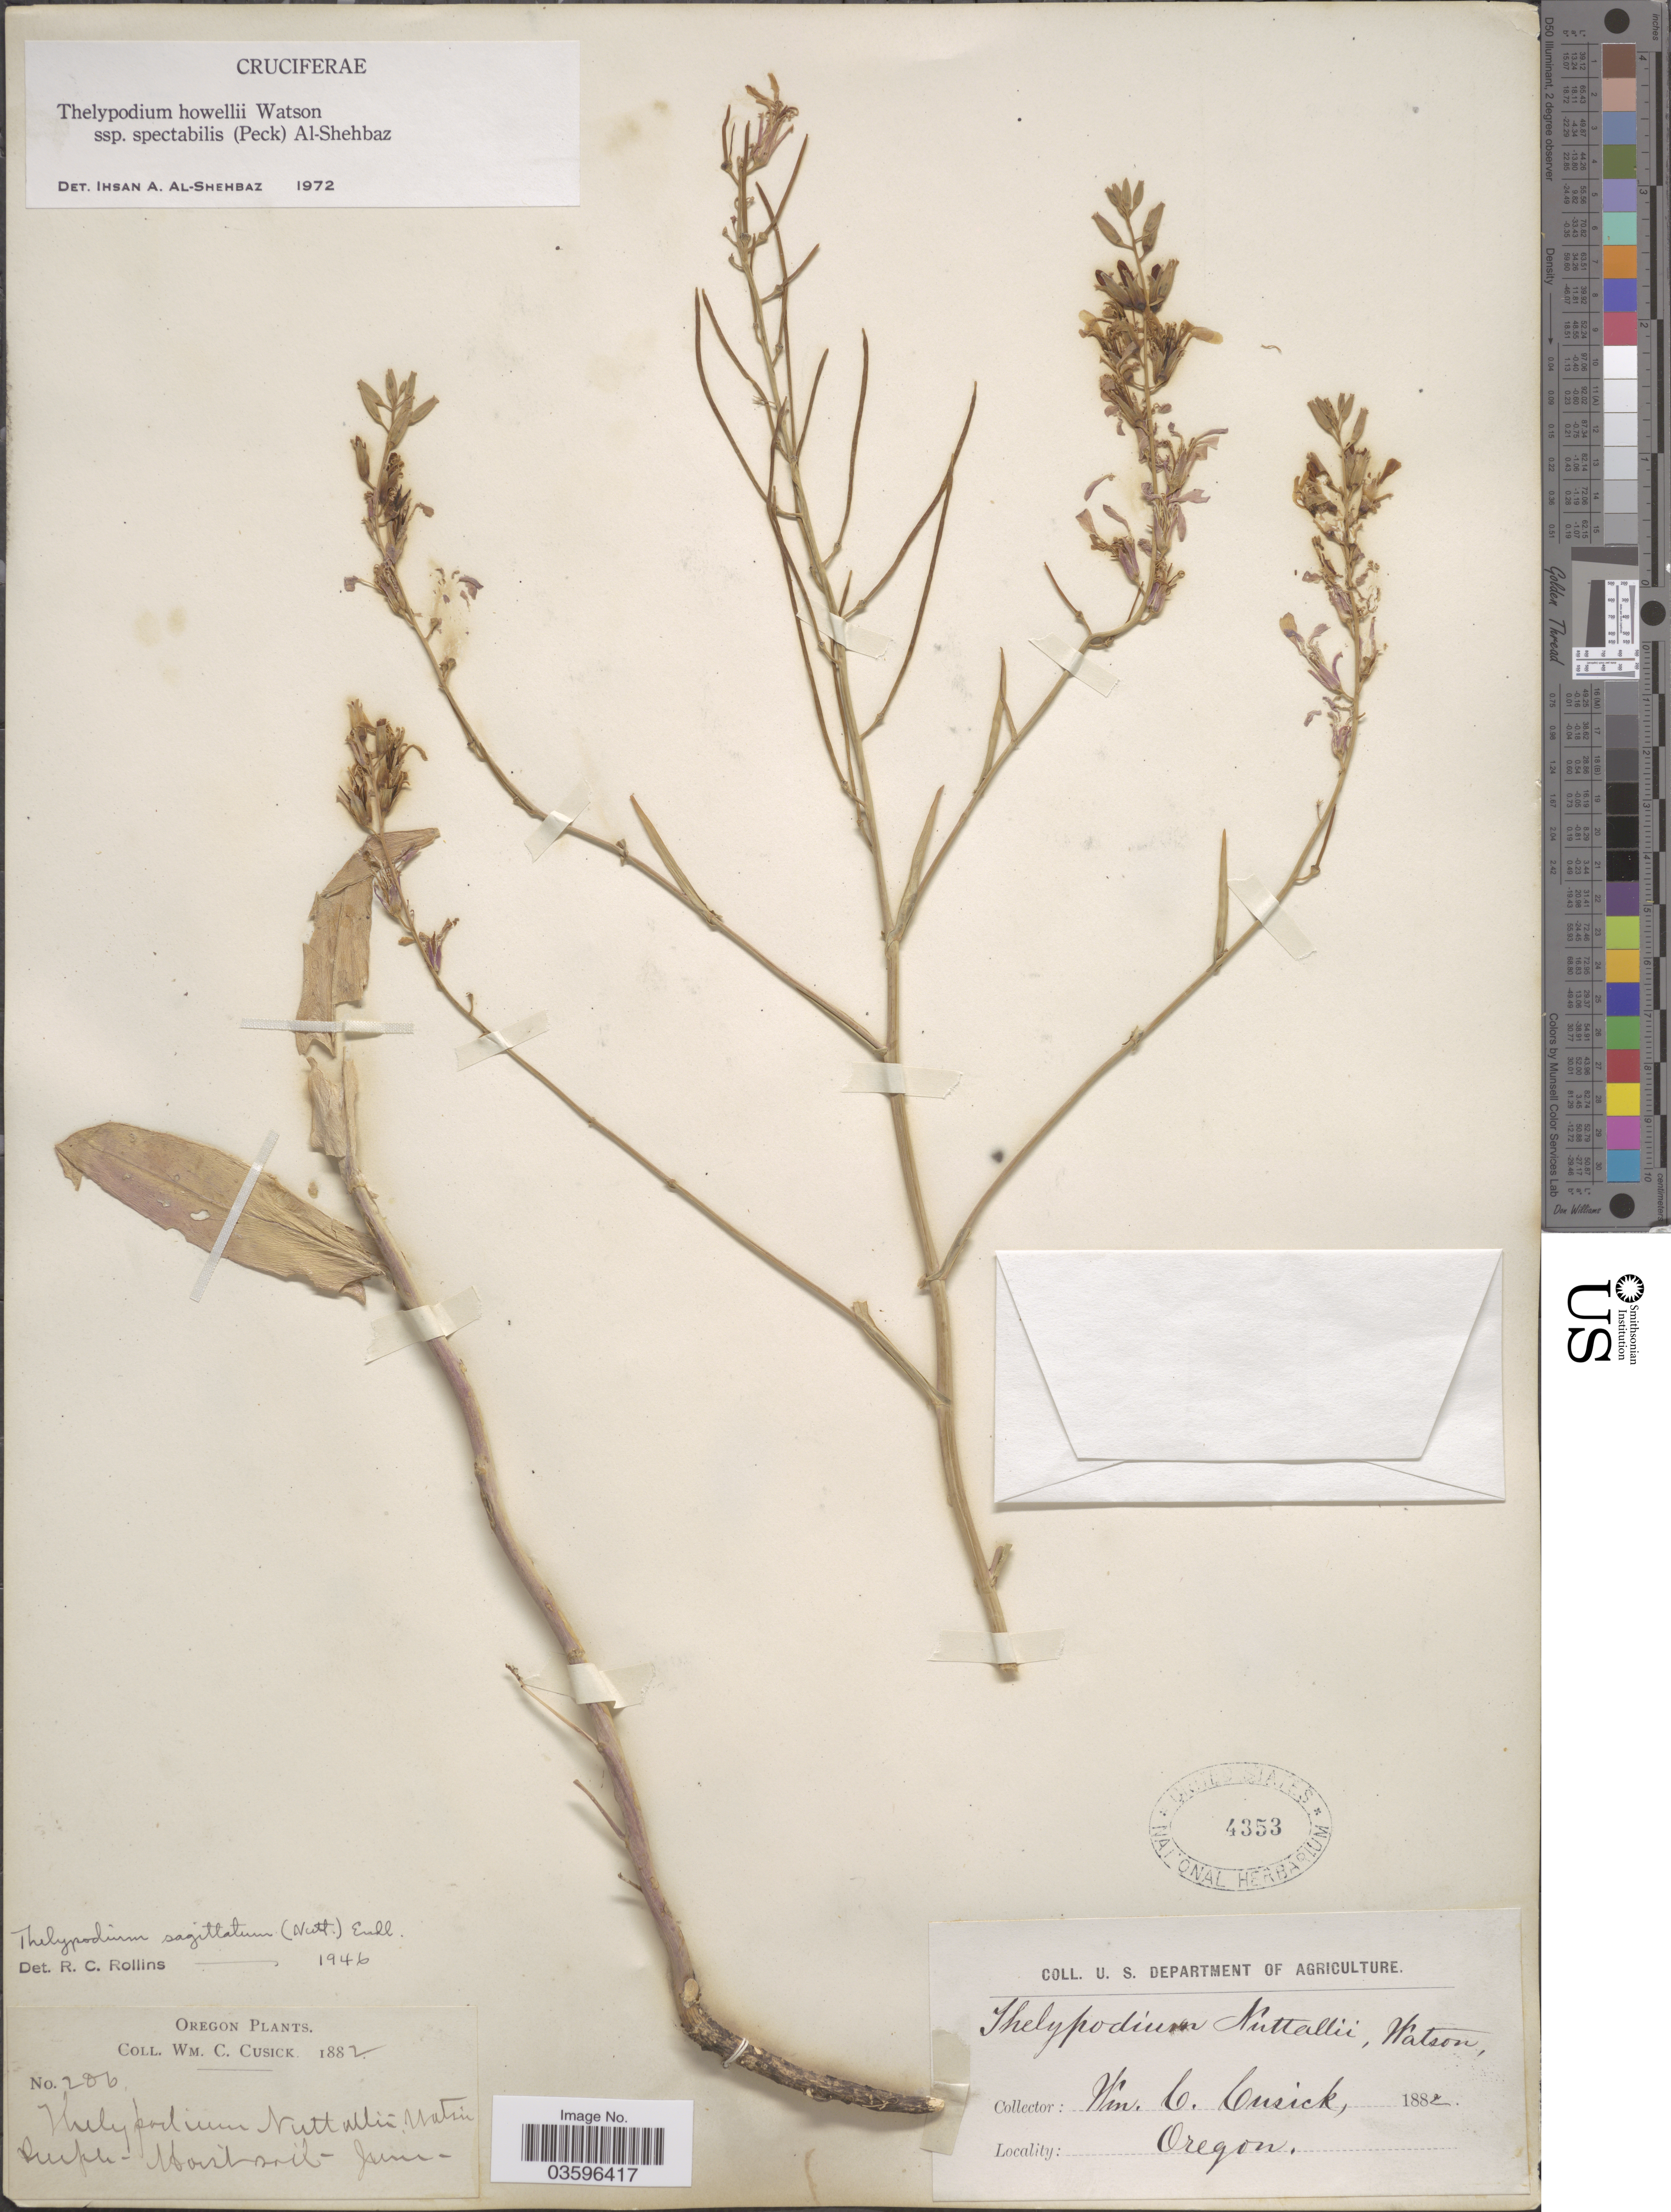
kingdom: Plantae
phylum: Tracheophyta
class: Magnoliopsida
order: Brassicales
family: Brassicaceae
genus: Thelypodium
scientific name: Thelypodium howellii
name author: S. Watson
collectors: W. C. Cusick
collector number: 286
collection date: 1882-06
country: United States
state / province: Oregon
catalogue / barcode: US 4353